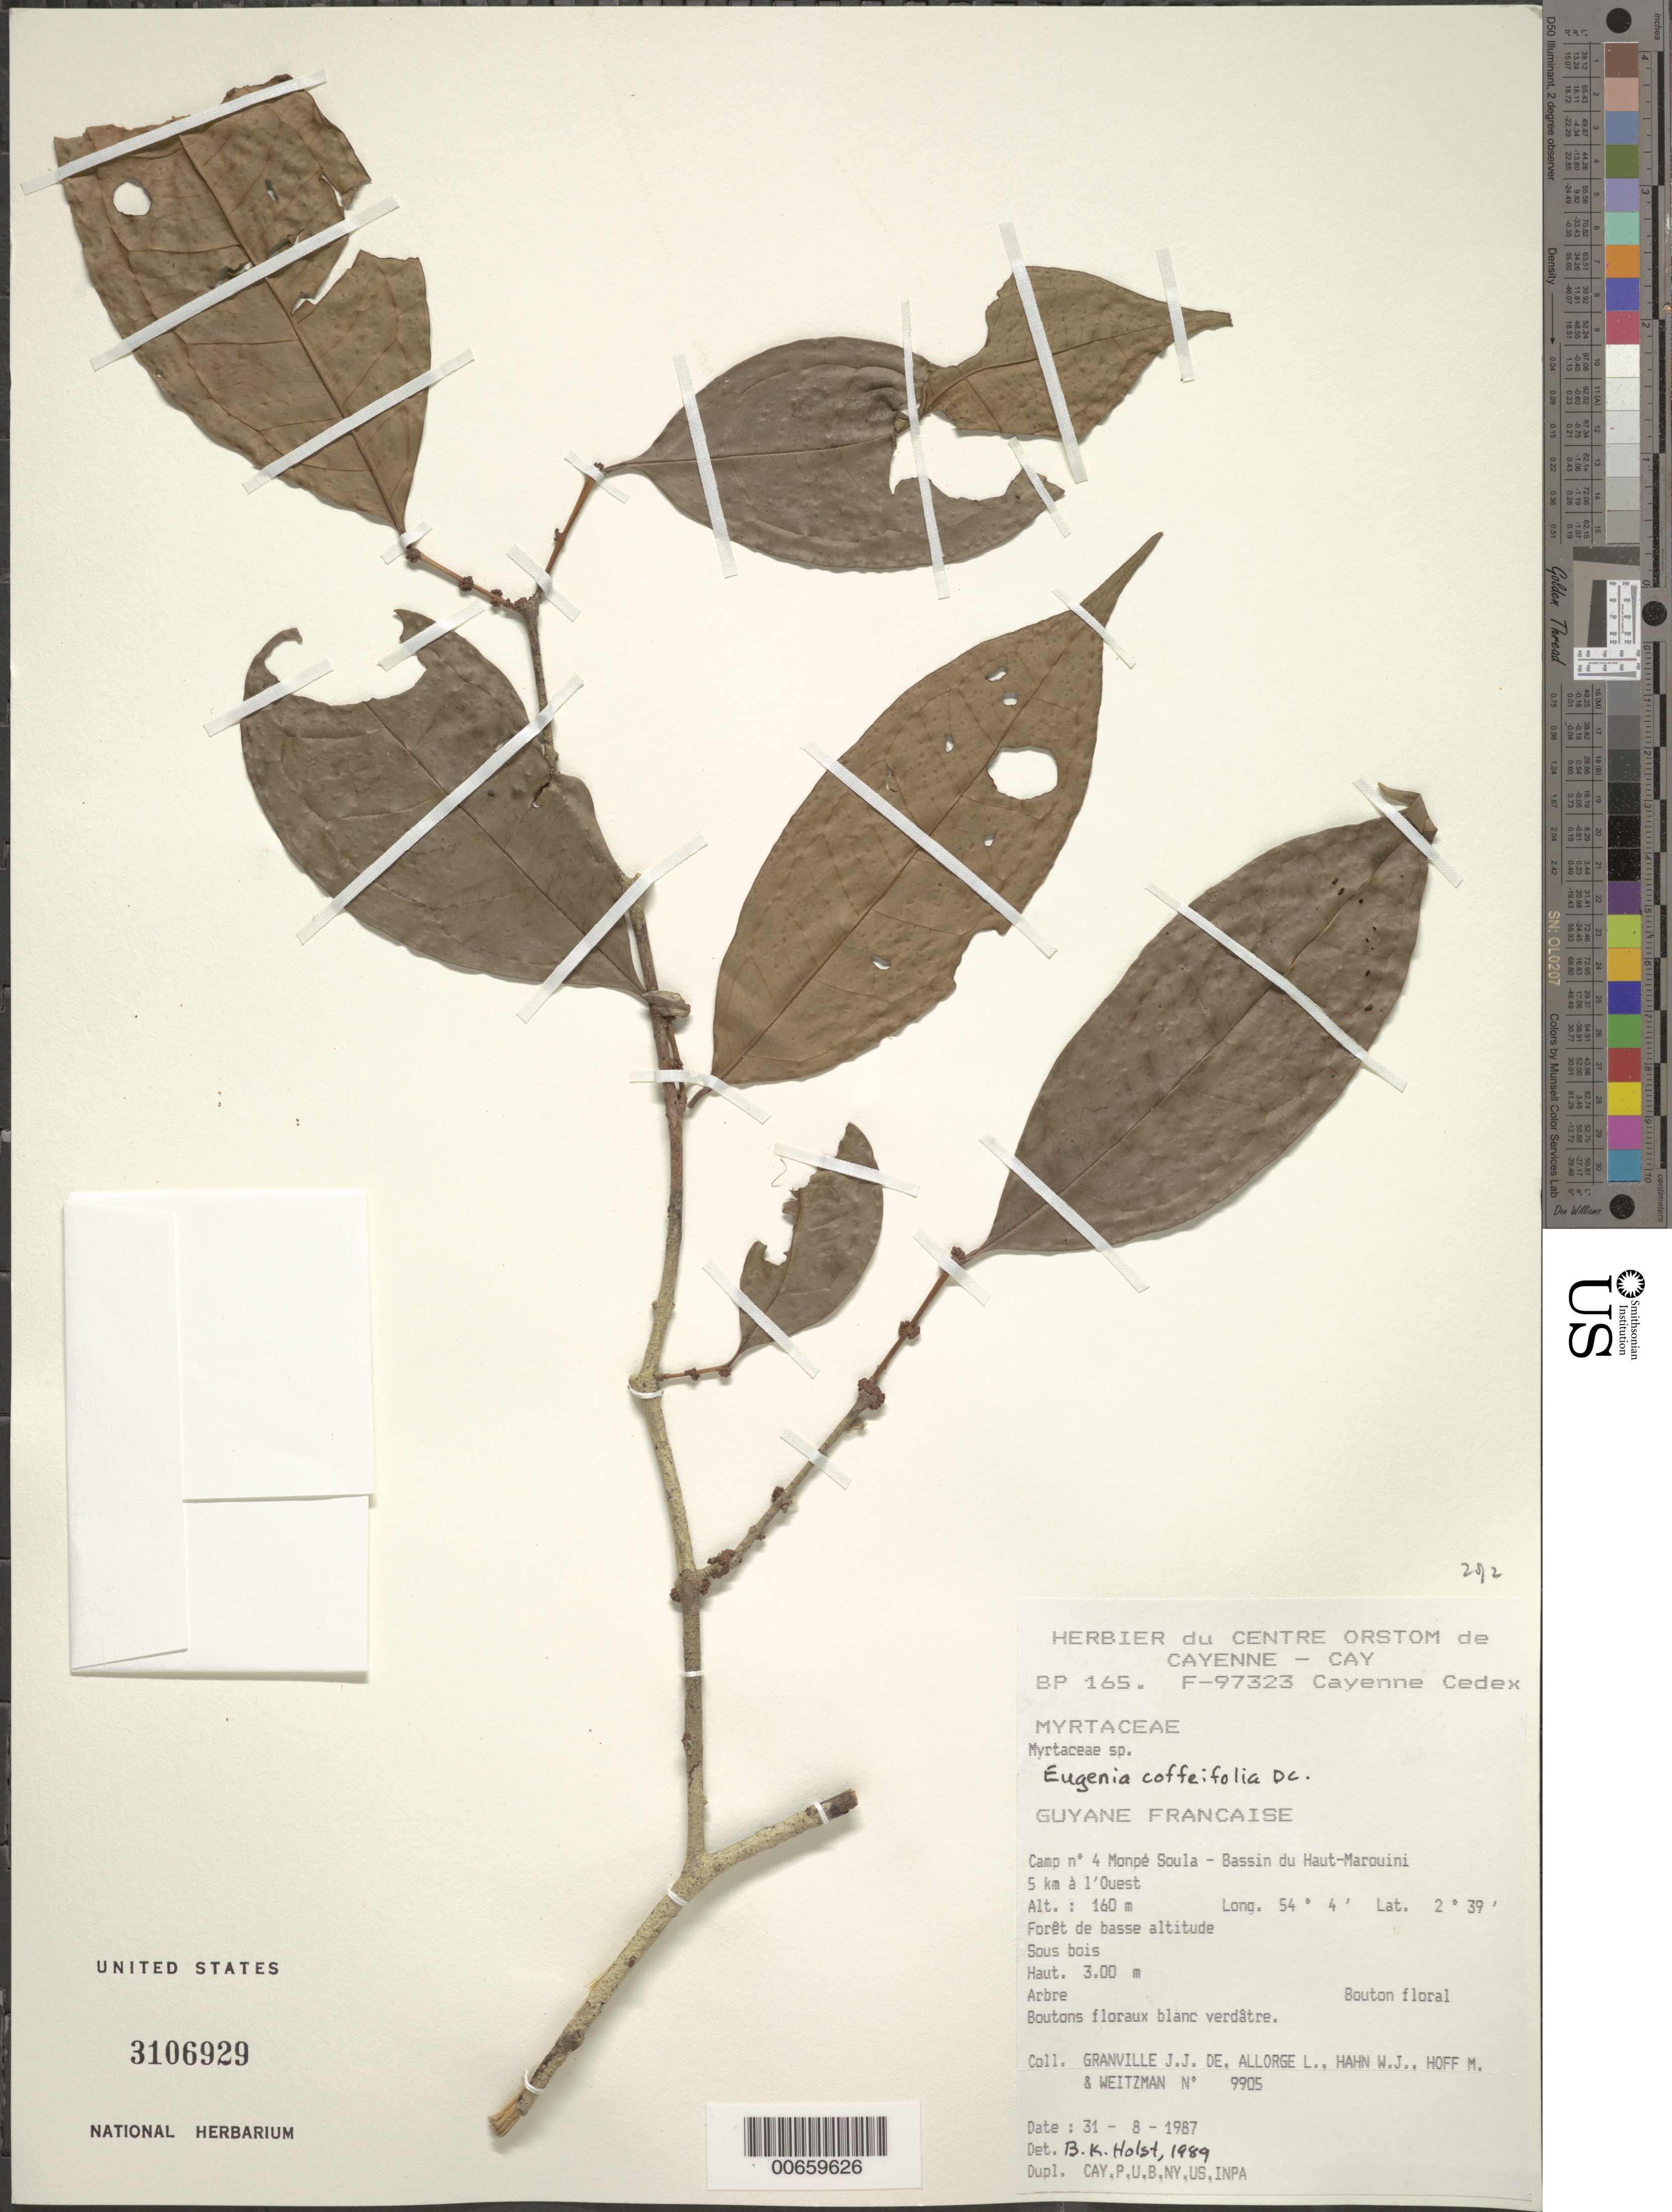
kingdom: Plantae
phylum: Tracheophyta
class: Magnoliopsida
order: Myrtales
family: Myrtaceae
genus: Eugenia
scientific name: Eugenia sinemariensis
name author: Aubl.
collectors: J.-J. de Granville, L. Allorge, W. J. Hahn, M. Hoff & Weitzman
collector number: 9905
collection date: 1987-08-31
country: French Guiana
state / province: Cayenne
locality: Guyane Francaise. Camp no 4 Monpé Soula - Bassin du Haut-Marouini, 5 km à l'Ouest.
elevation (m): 160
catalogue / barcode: US 3106929